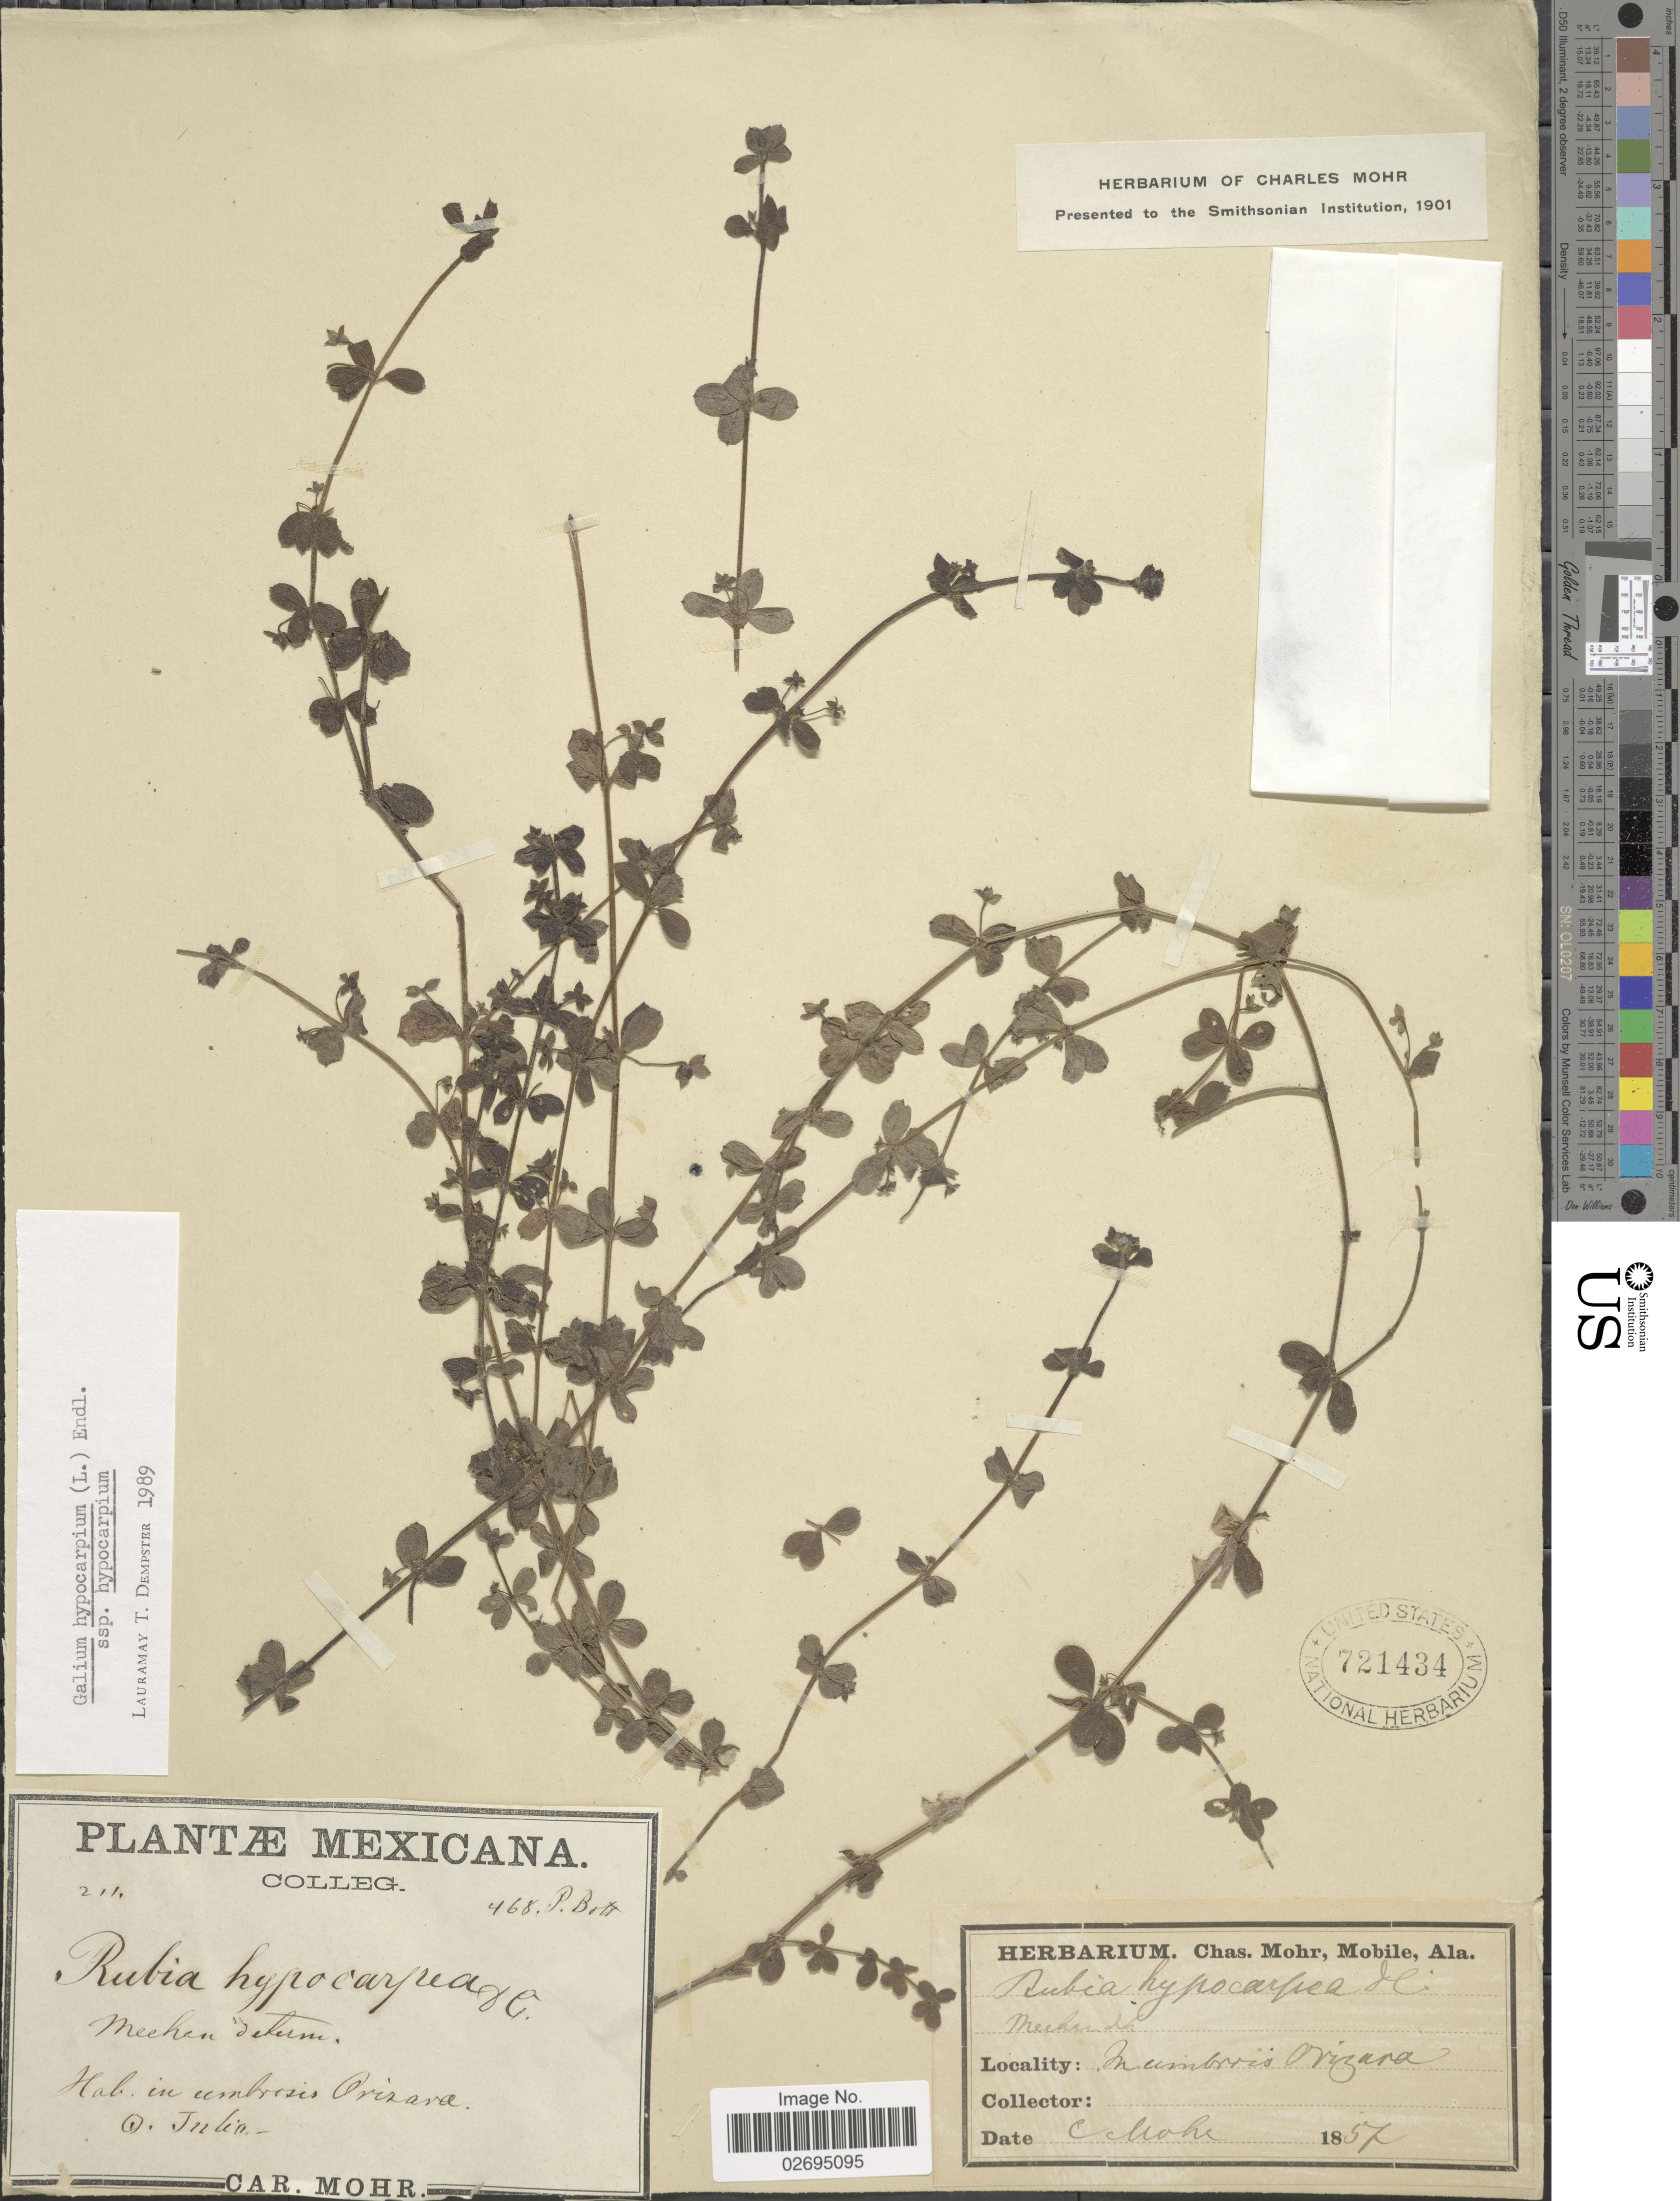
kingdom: Plantae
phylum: Tracheophyta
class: Magnoliopsida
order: Gentianales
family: Rubiaceae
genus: Galium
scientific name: Galium hypocarpium subsp. hypocarpium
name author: (L.) Endl. ex Griseb.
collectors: P. Bott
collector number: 468?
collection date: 1857-07-01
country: Mexico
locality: Orizana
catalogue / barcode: US 721434